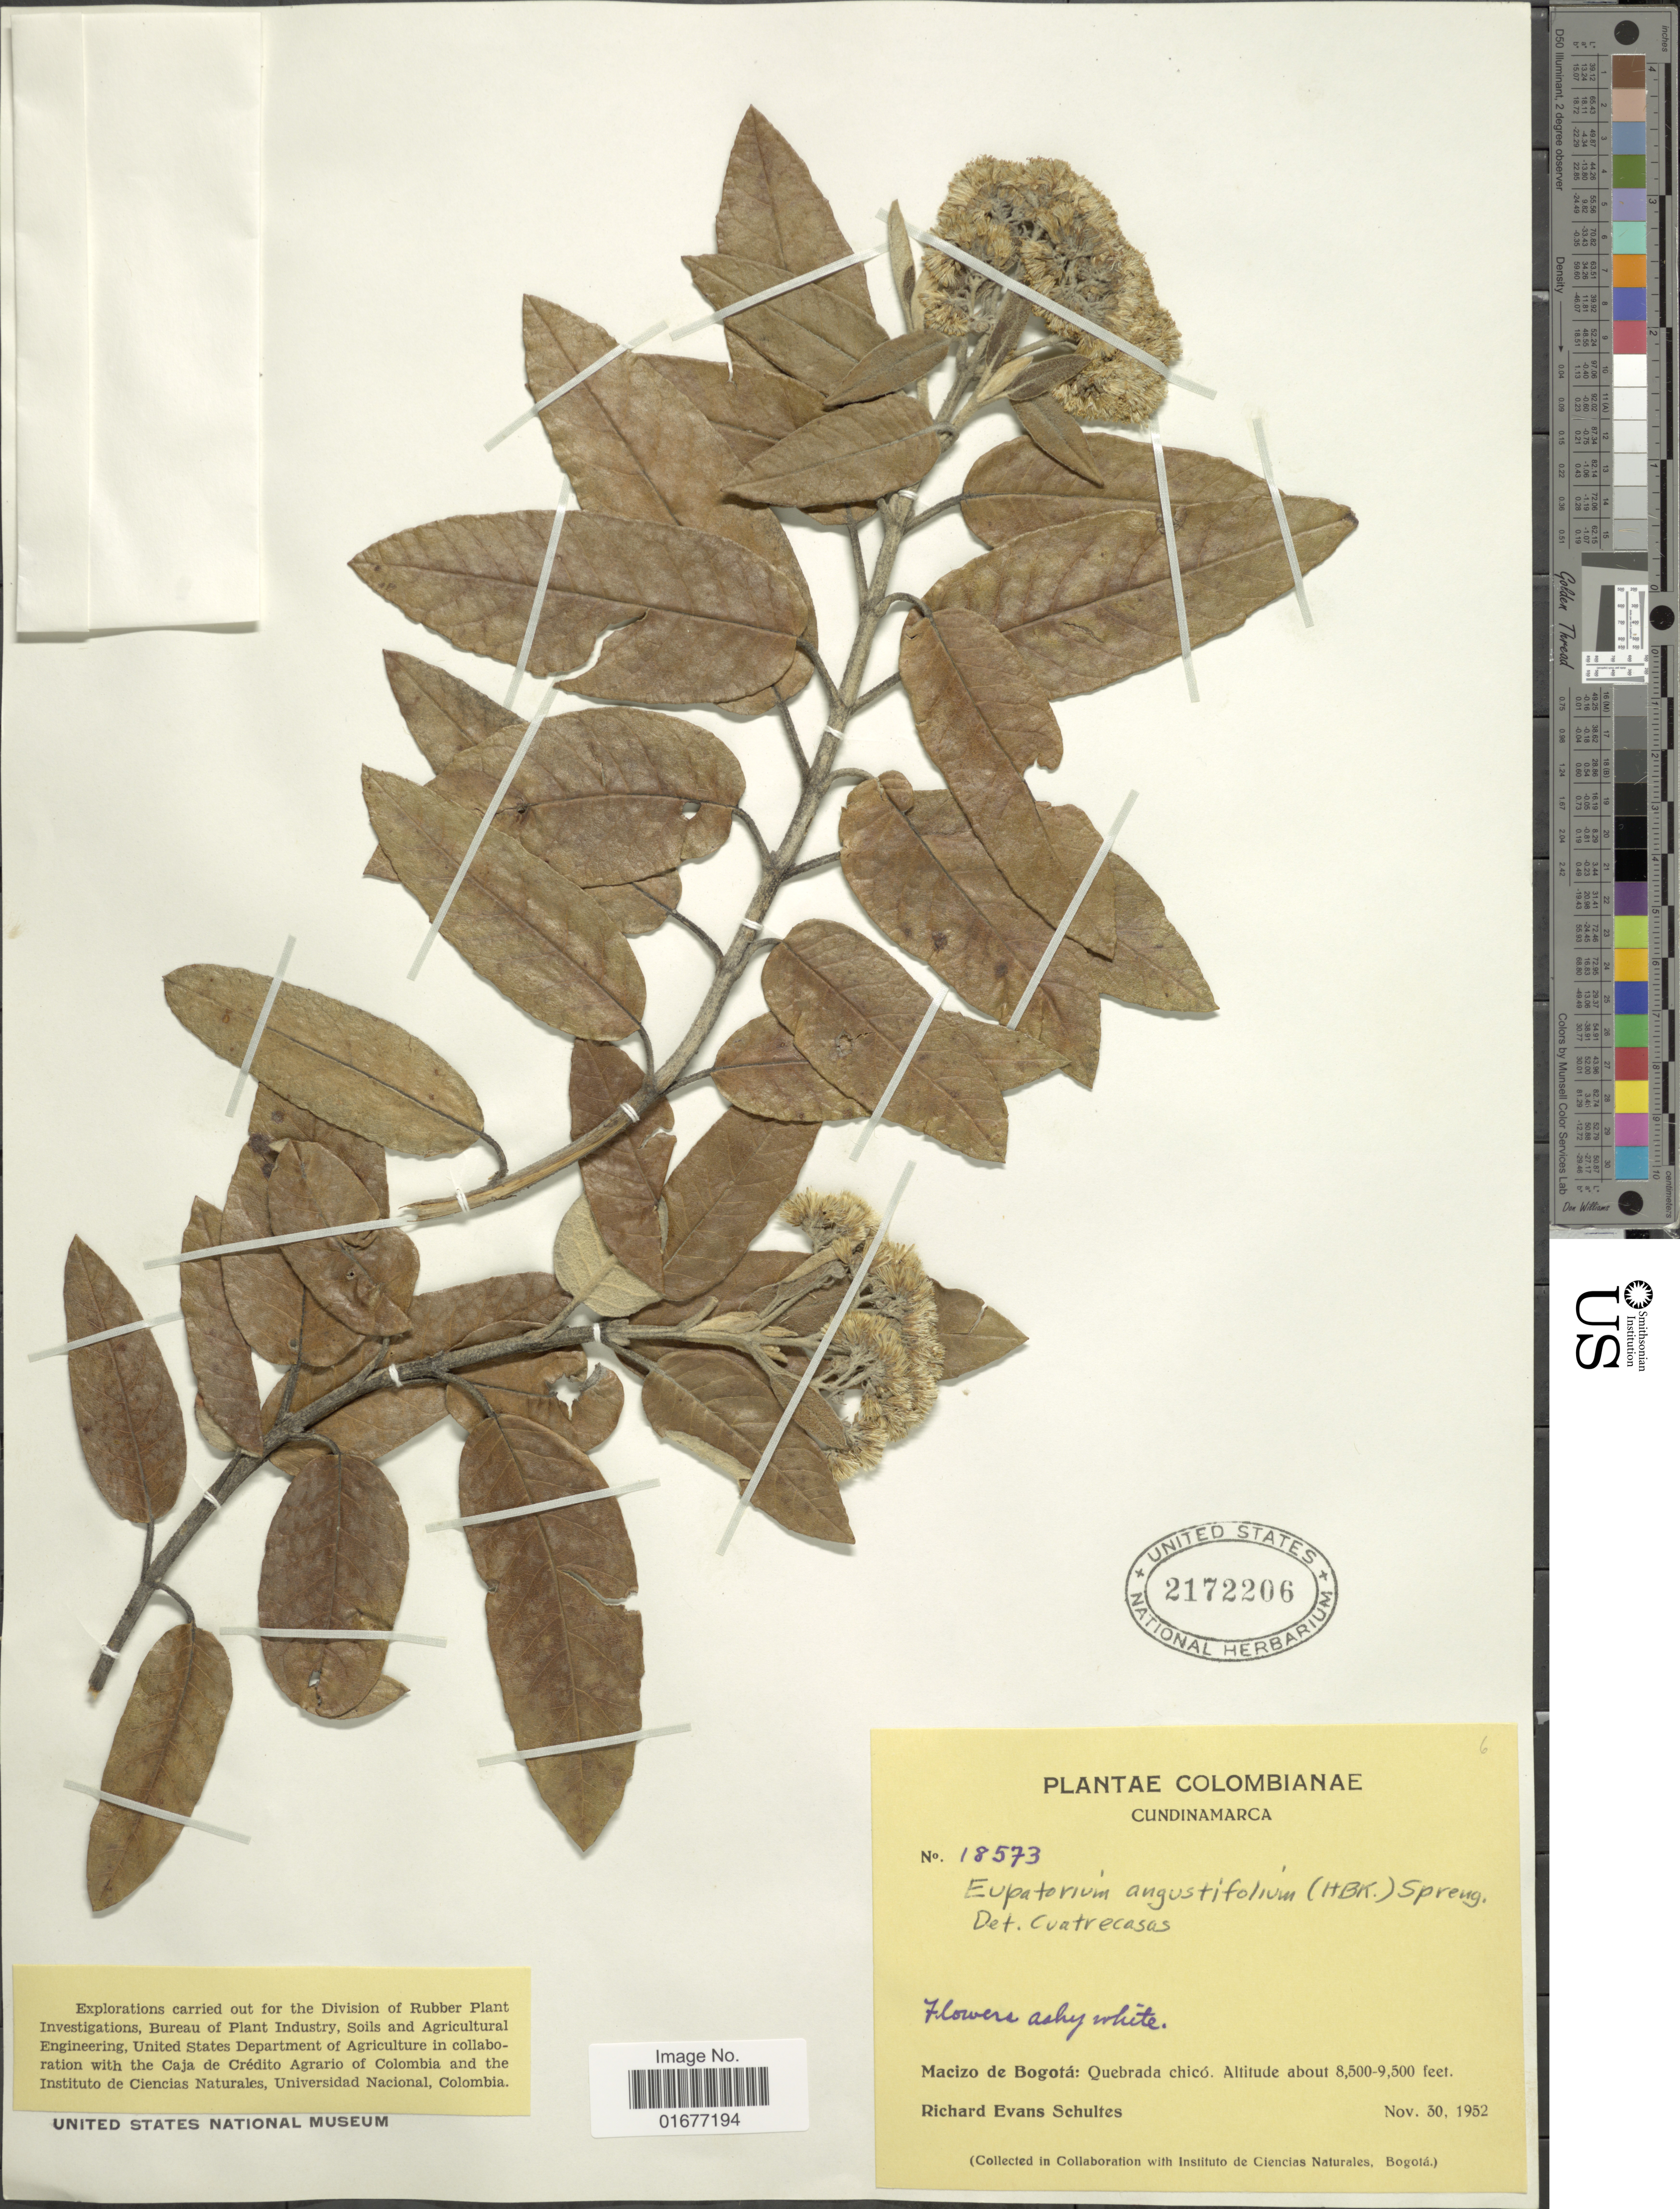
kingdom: Plantae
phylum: Tracheophyta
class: Magnoliopsida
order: Asterales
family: Asteraceae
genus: Ageratina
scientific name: Ageratina angustifolia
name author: (Kunth) R.M. King & H. Rob.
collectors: R. E. Schultes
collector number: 18573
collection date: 1952-11-30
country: Colombia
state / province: Cundinamarca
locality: Macizo de Bogota: Quebrada Chico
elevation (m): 2591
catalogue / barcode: US 2172206